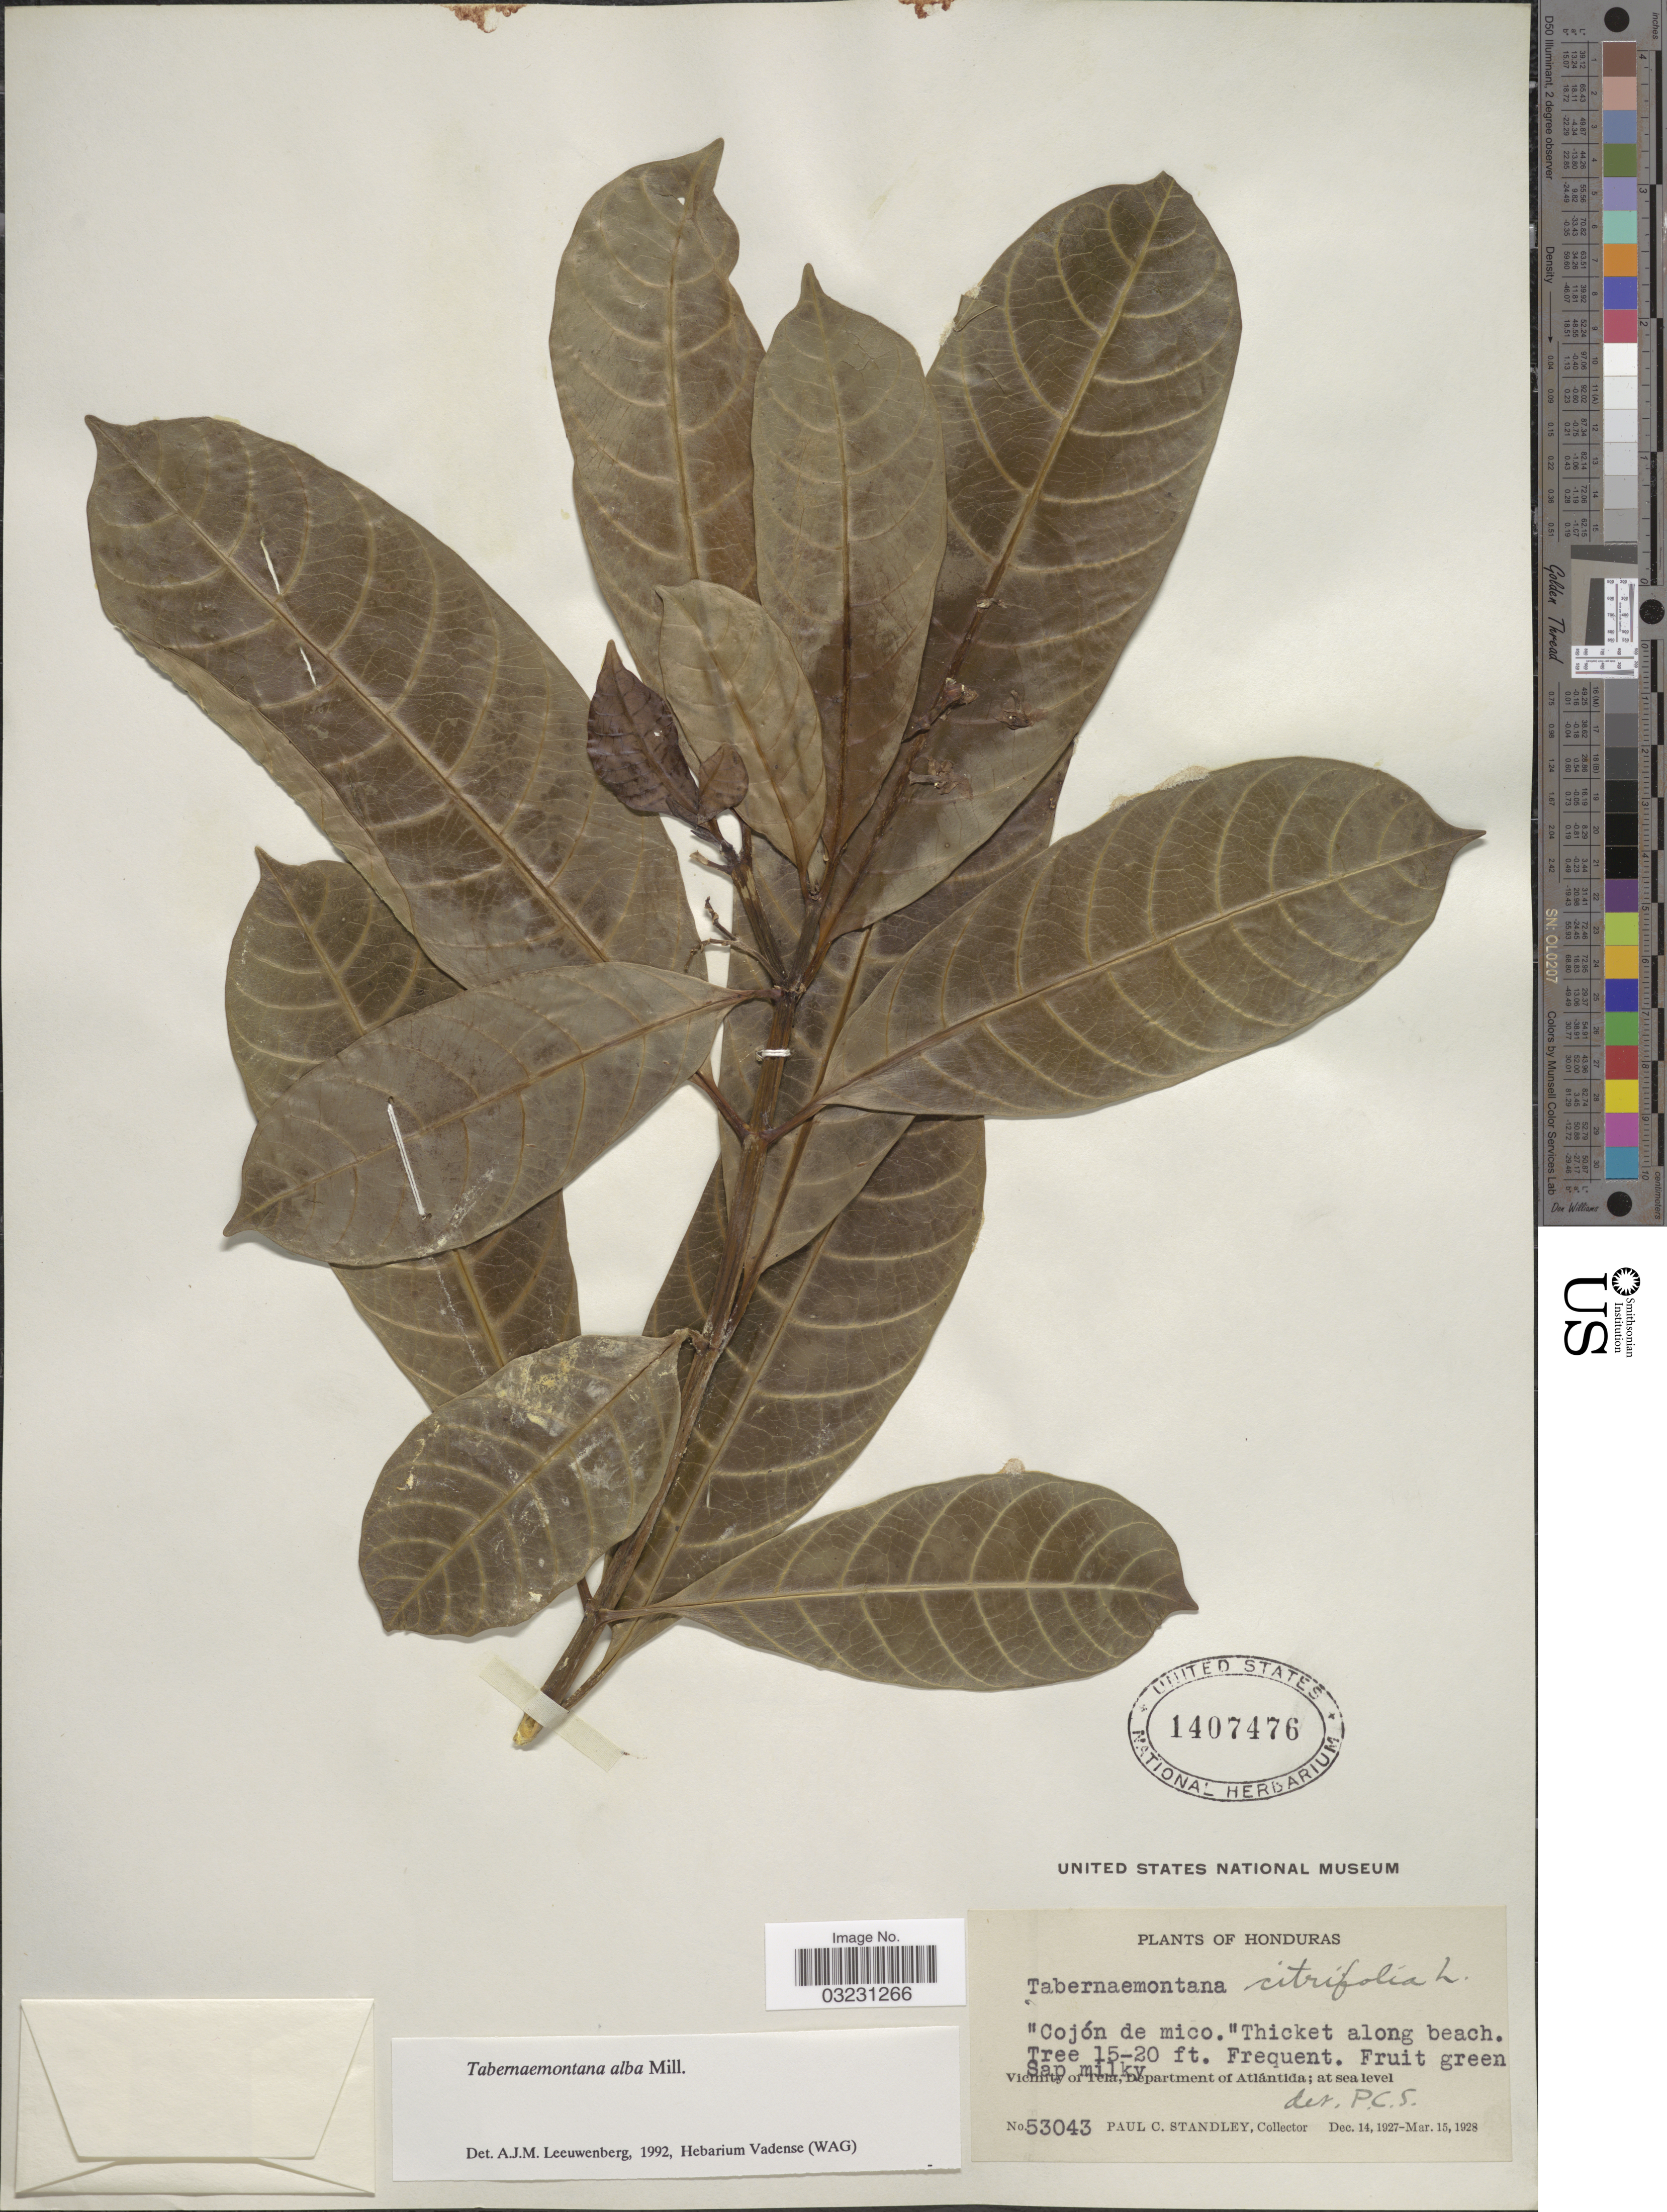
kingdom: Plantae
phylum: Tracheophyta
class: Magnoliopsida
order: Gentianales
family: Apocynaceae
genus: Tabernaemontana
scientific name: Tabernaemontana alba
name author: Mill.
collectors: P. C. Standley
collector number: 53043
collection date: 1927-12-14/1928-03-15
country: Honduras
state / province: Atlántida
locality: Vicinity of Tela, Department of Atlántida.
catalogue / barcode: US 1407476